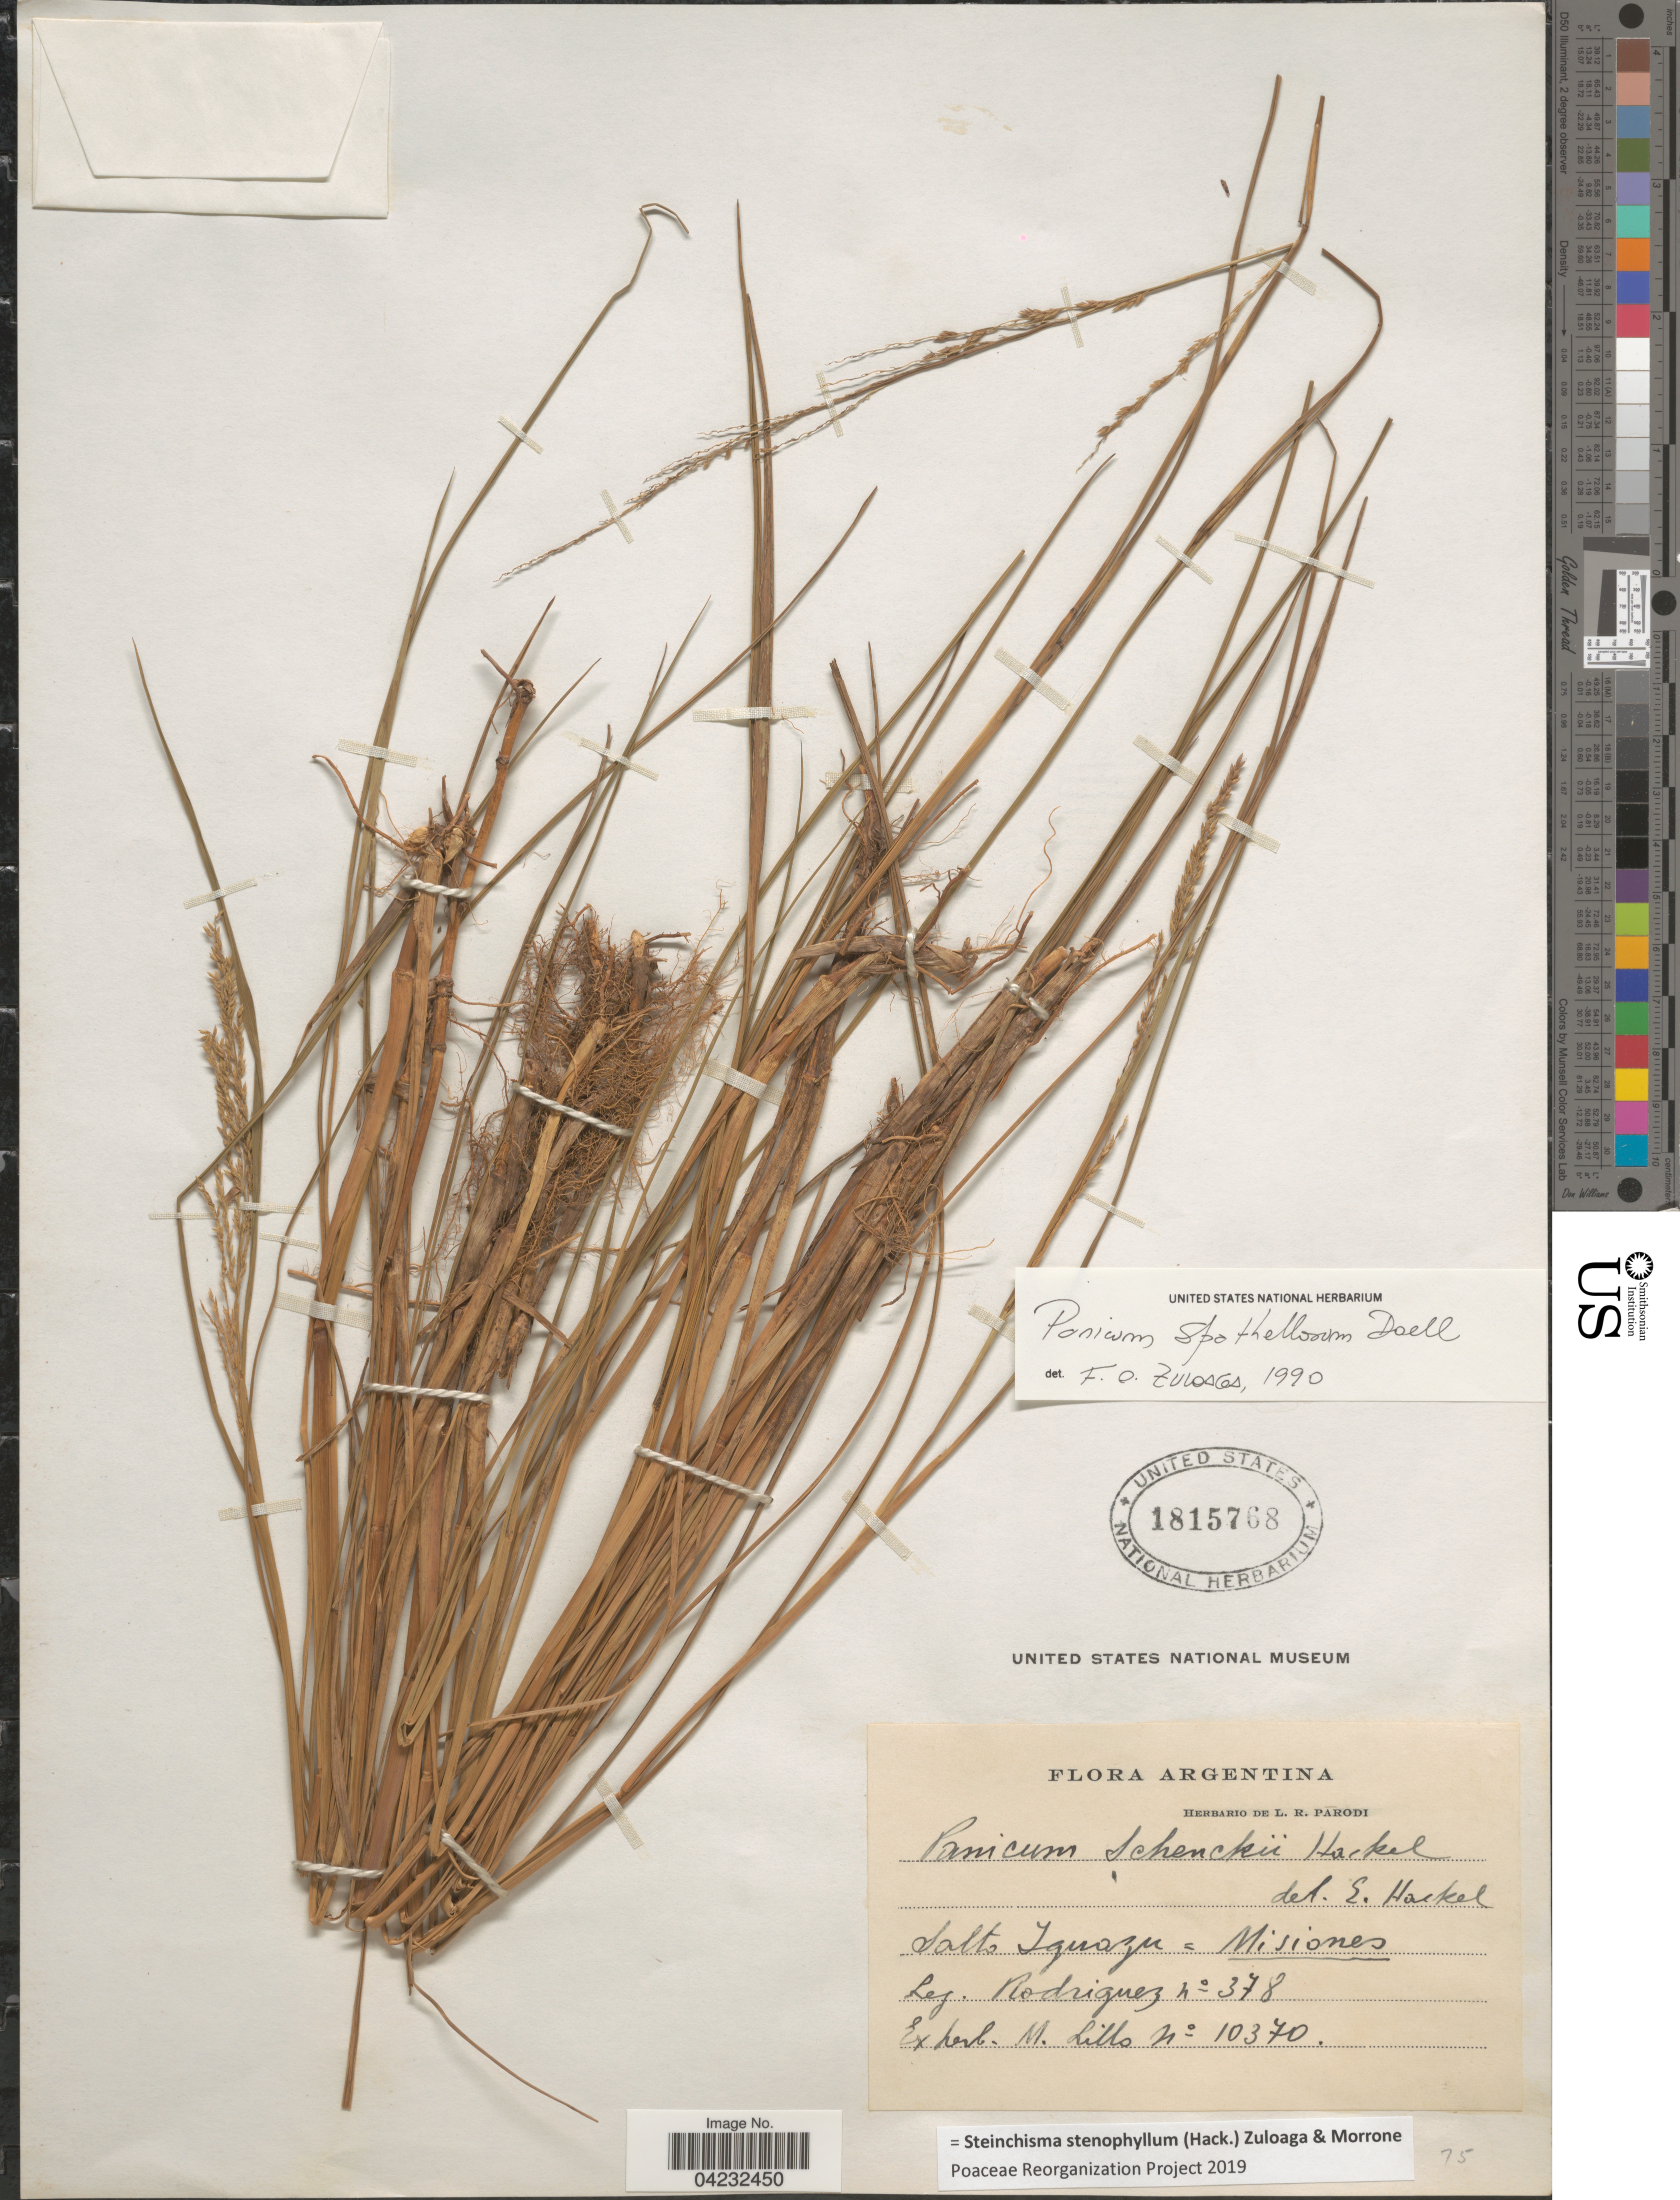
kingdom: Plantae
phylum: Tracheophyta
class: Liliopsida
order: Poales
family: Poaceae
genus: Steinchisma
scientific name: Steinchisma stenophyllum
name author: (Hack.) Zuloaga & Morrone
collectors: Rodriguez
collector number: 378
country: Argentina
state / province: Misiones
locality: Salto Iguazu.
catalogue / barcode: US 1815768